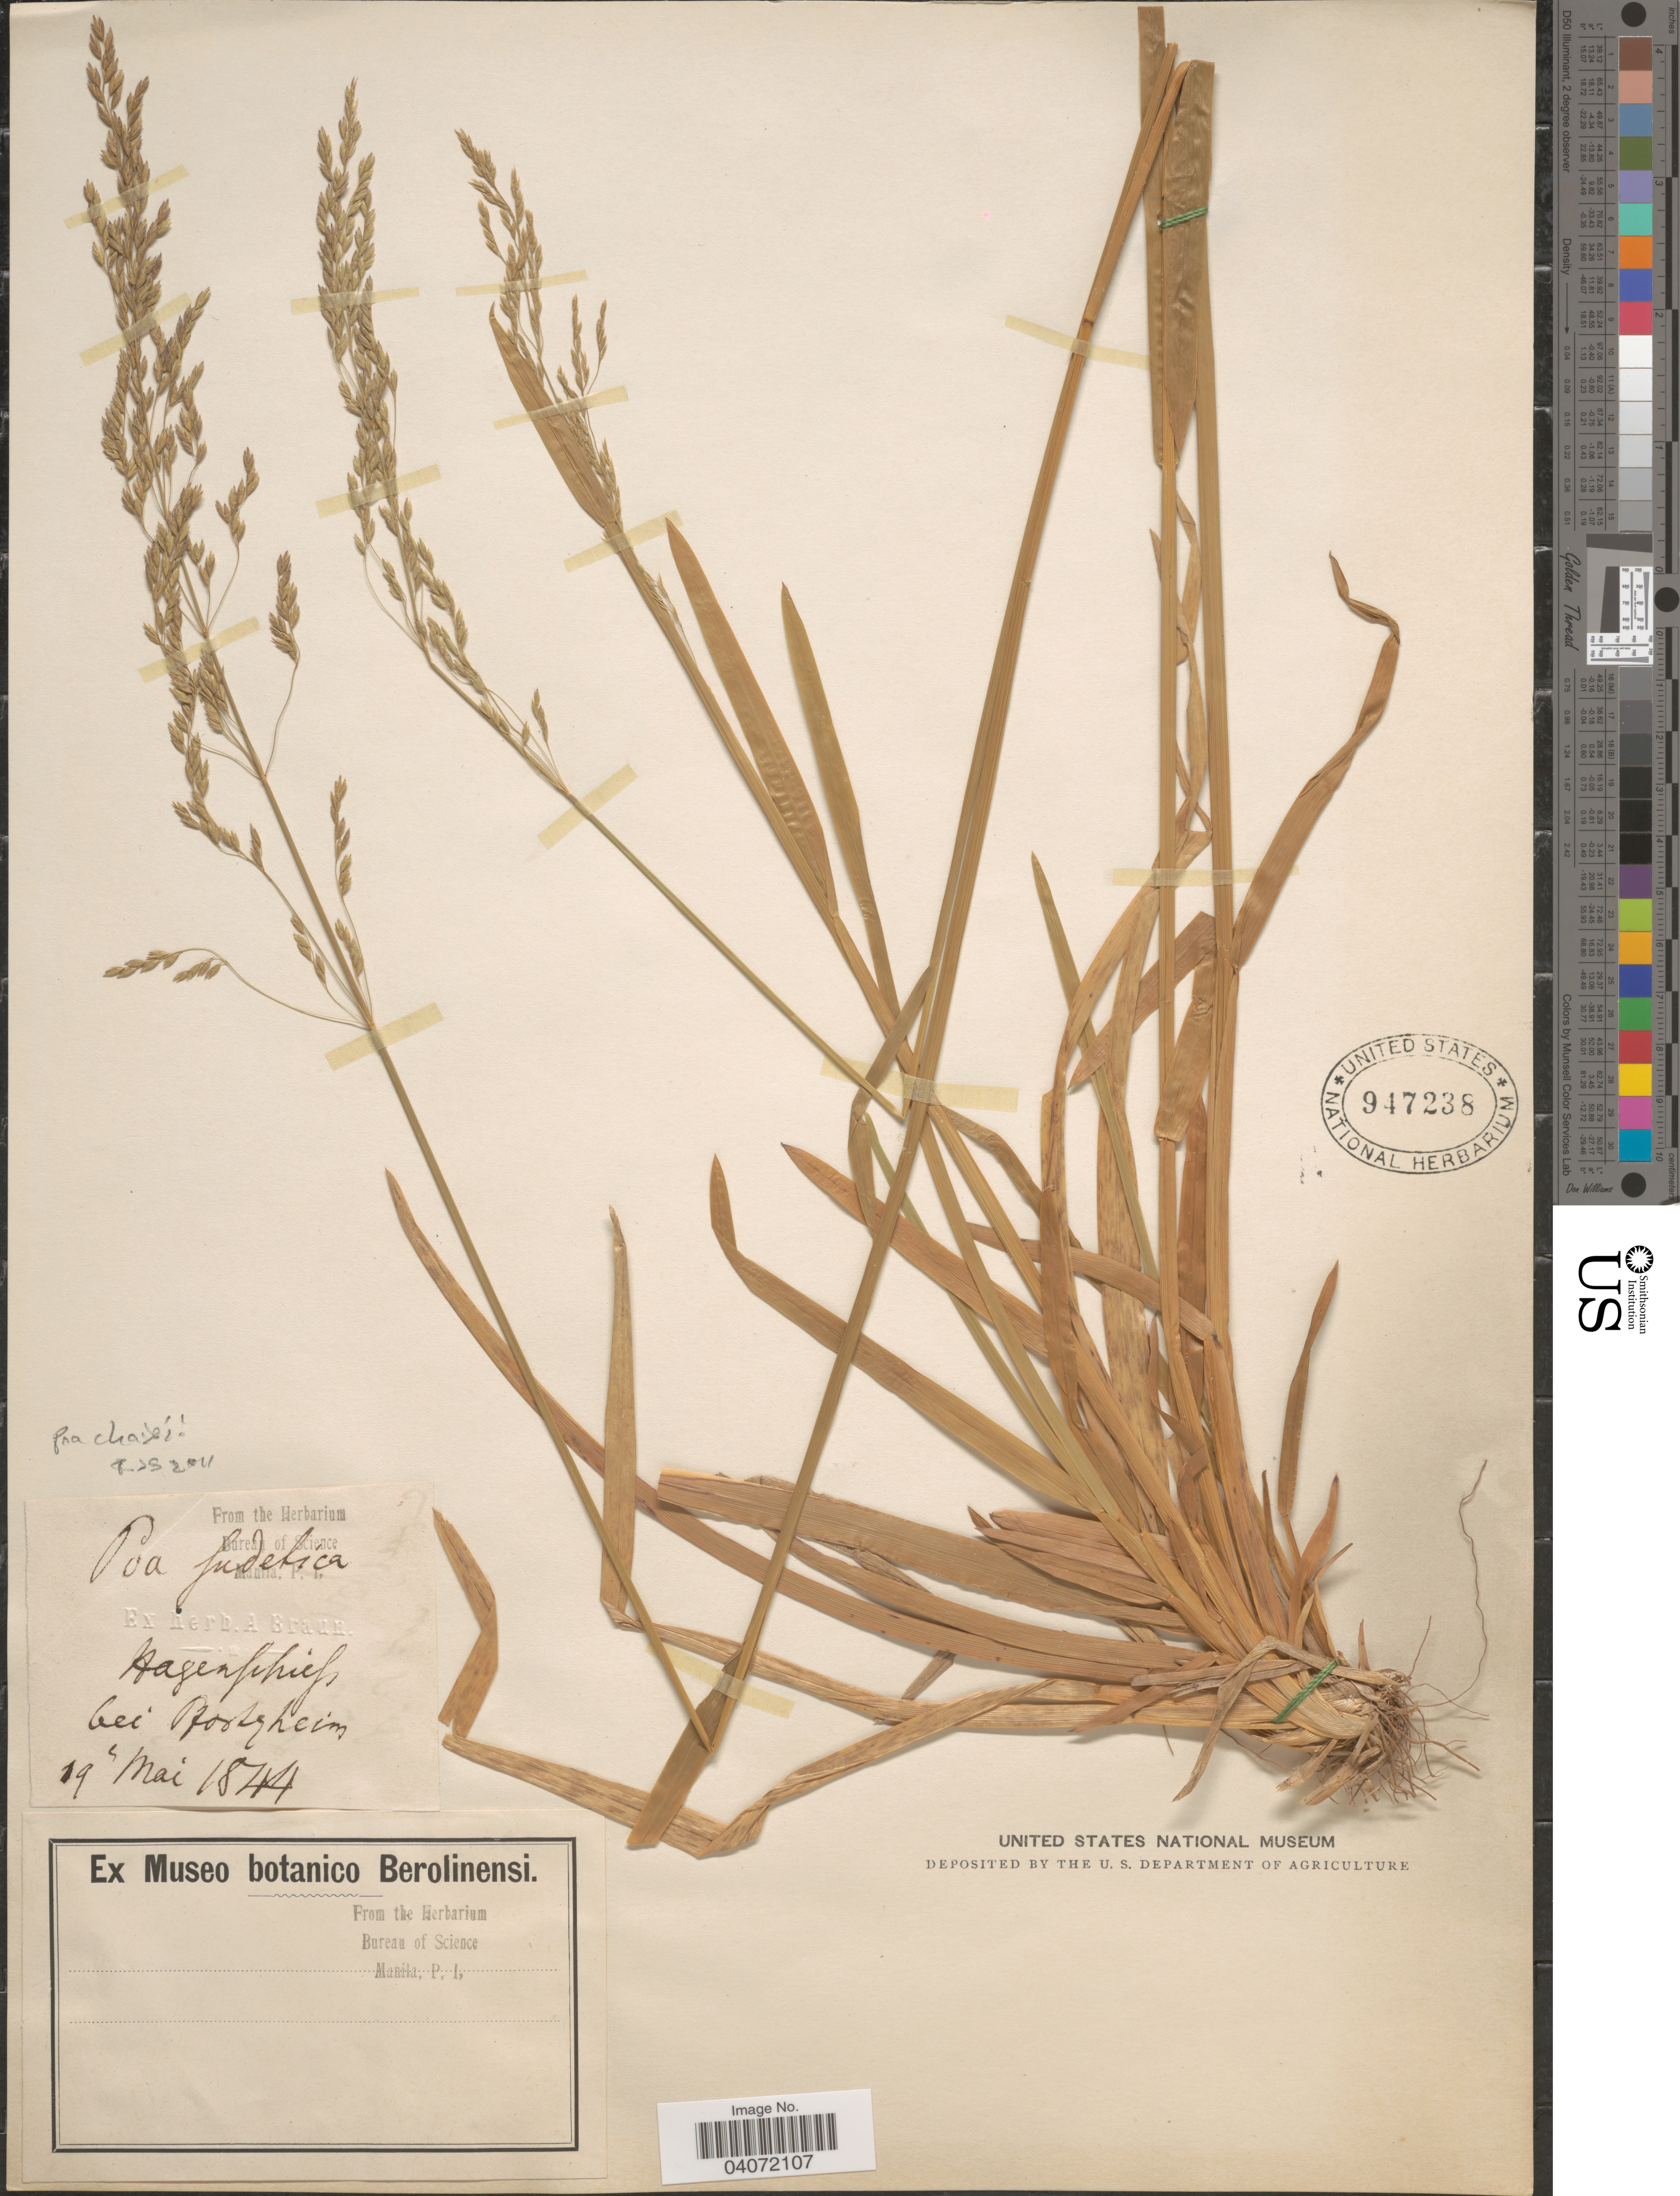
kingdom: Plantae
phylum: Tracheophyta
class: Liliopsida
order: Poales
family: Poaceae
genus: Poa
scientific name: Poa chaixii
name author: Vill.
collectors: ex herb. A. Braun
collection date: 1844-05-19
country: Germany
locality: Hagenschief, bei Rootsheim. [interpreted]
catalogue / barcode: US 947238